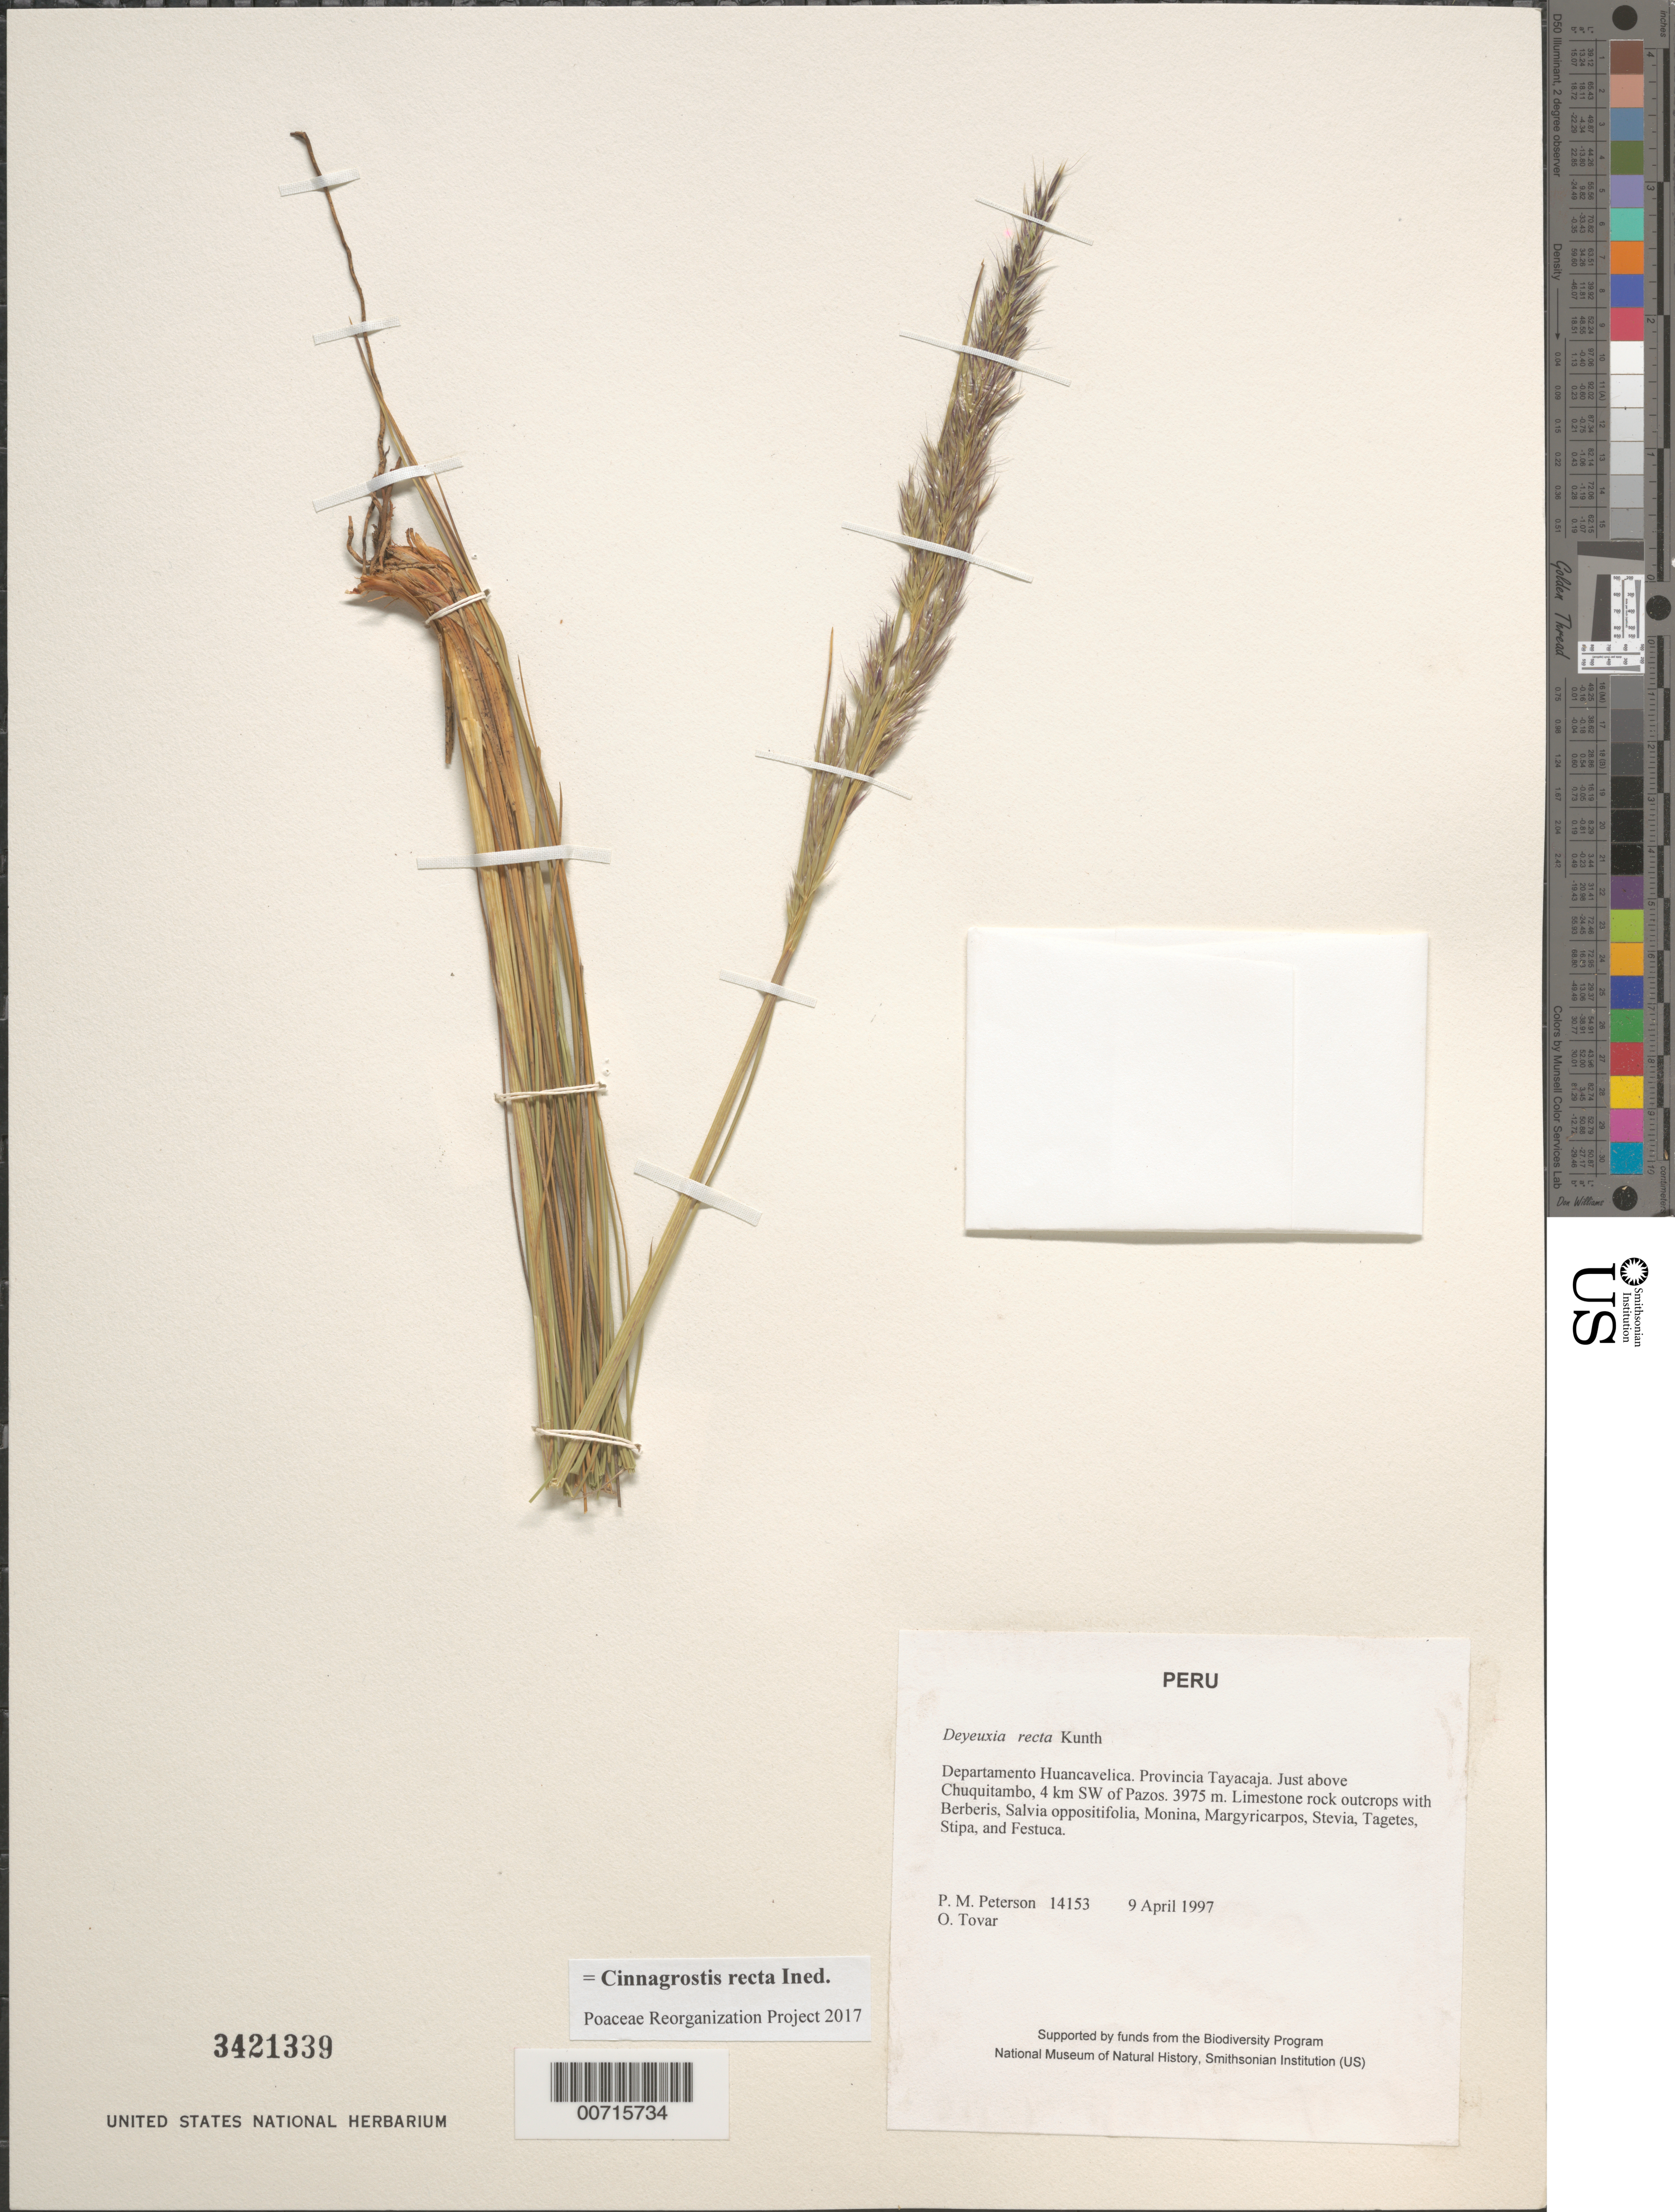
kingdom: Plantae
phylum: Tracheophyta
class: Liliopsida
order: Poales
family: Poaceae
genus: Cinnagrostis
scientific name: Cinnagrostis recta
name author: (Kunth) P.M. Peterson et al.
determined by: Poaceae Reorganization Project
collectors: P. M. Peterson & Ó. Tovar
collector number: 14153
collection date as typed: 09 Apr 1997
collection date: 1997-04-09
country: Peru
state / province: Huancavelica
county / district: Tayacaja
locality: Just above Chuquitambo, 4 km SW of Pazos.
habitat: Limestone rock outcrops with Berberis, Salvia oppositifolia, Monina, Margyricarpos, Stevia, Tagetes, Stipa, and Festuca.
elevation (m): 3975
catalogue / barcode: US 3421339